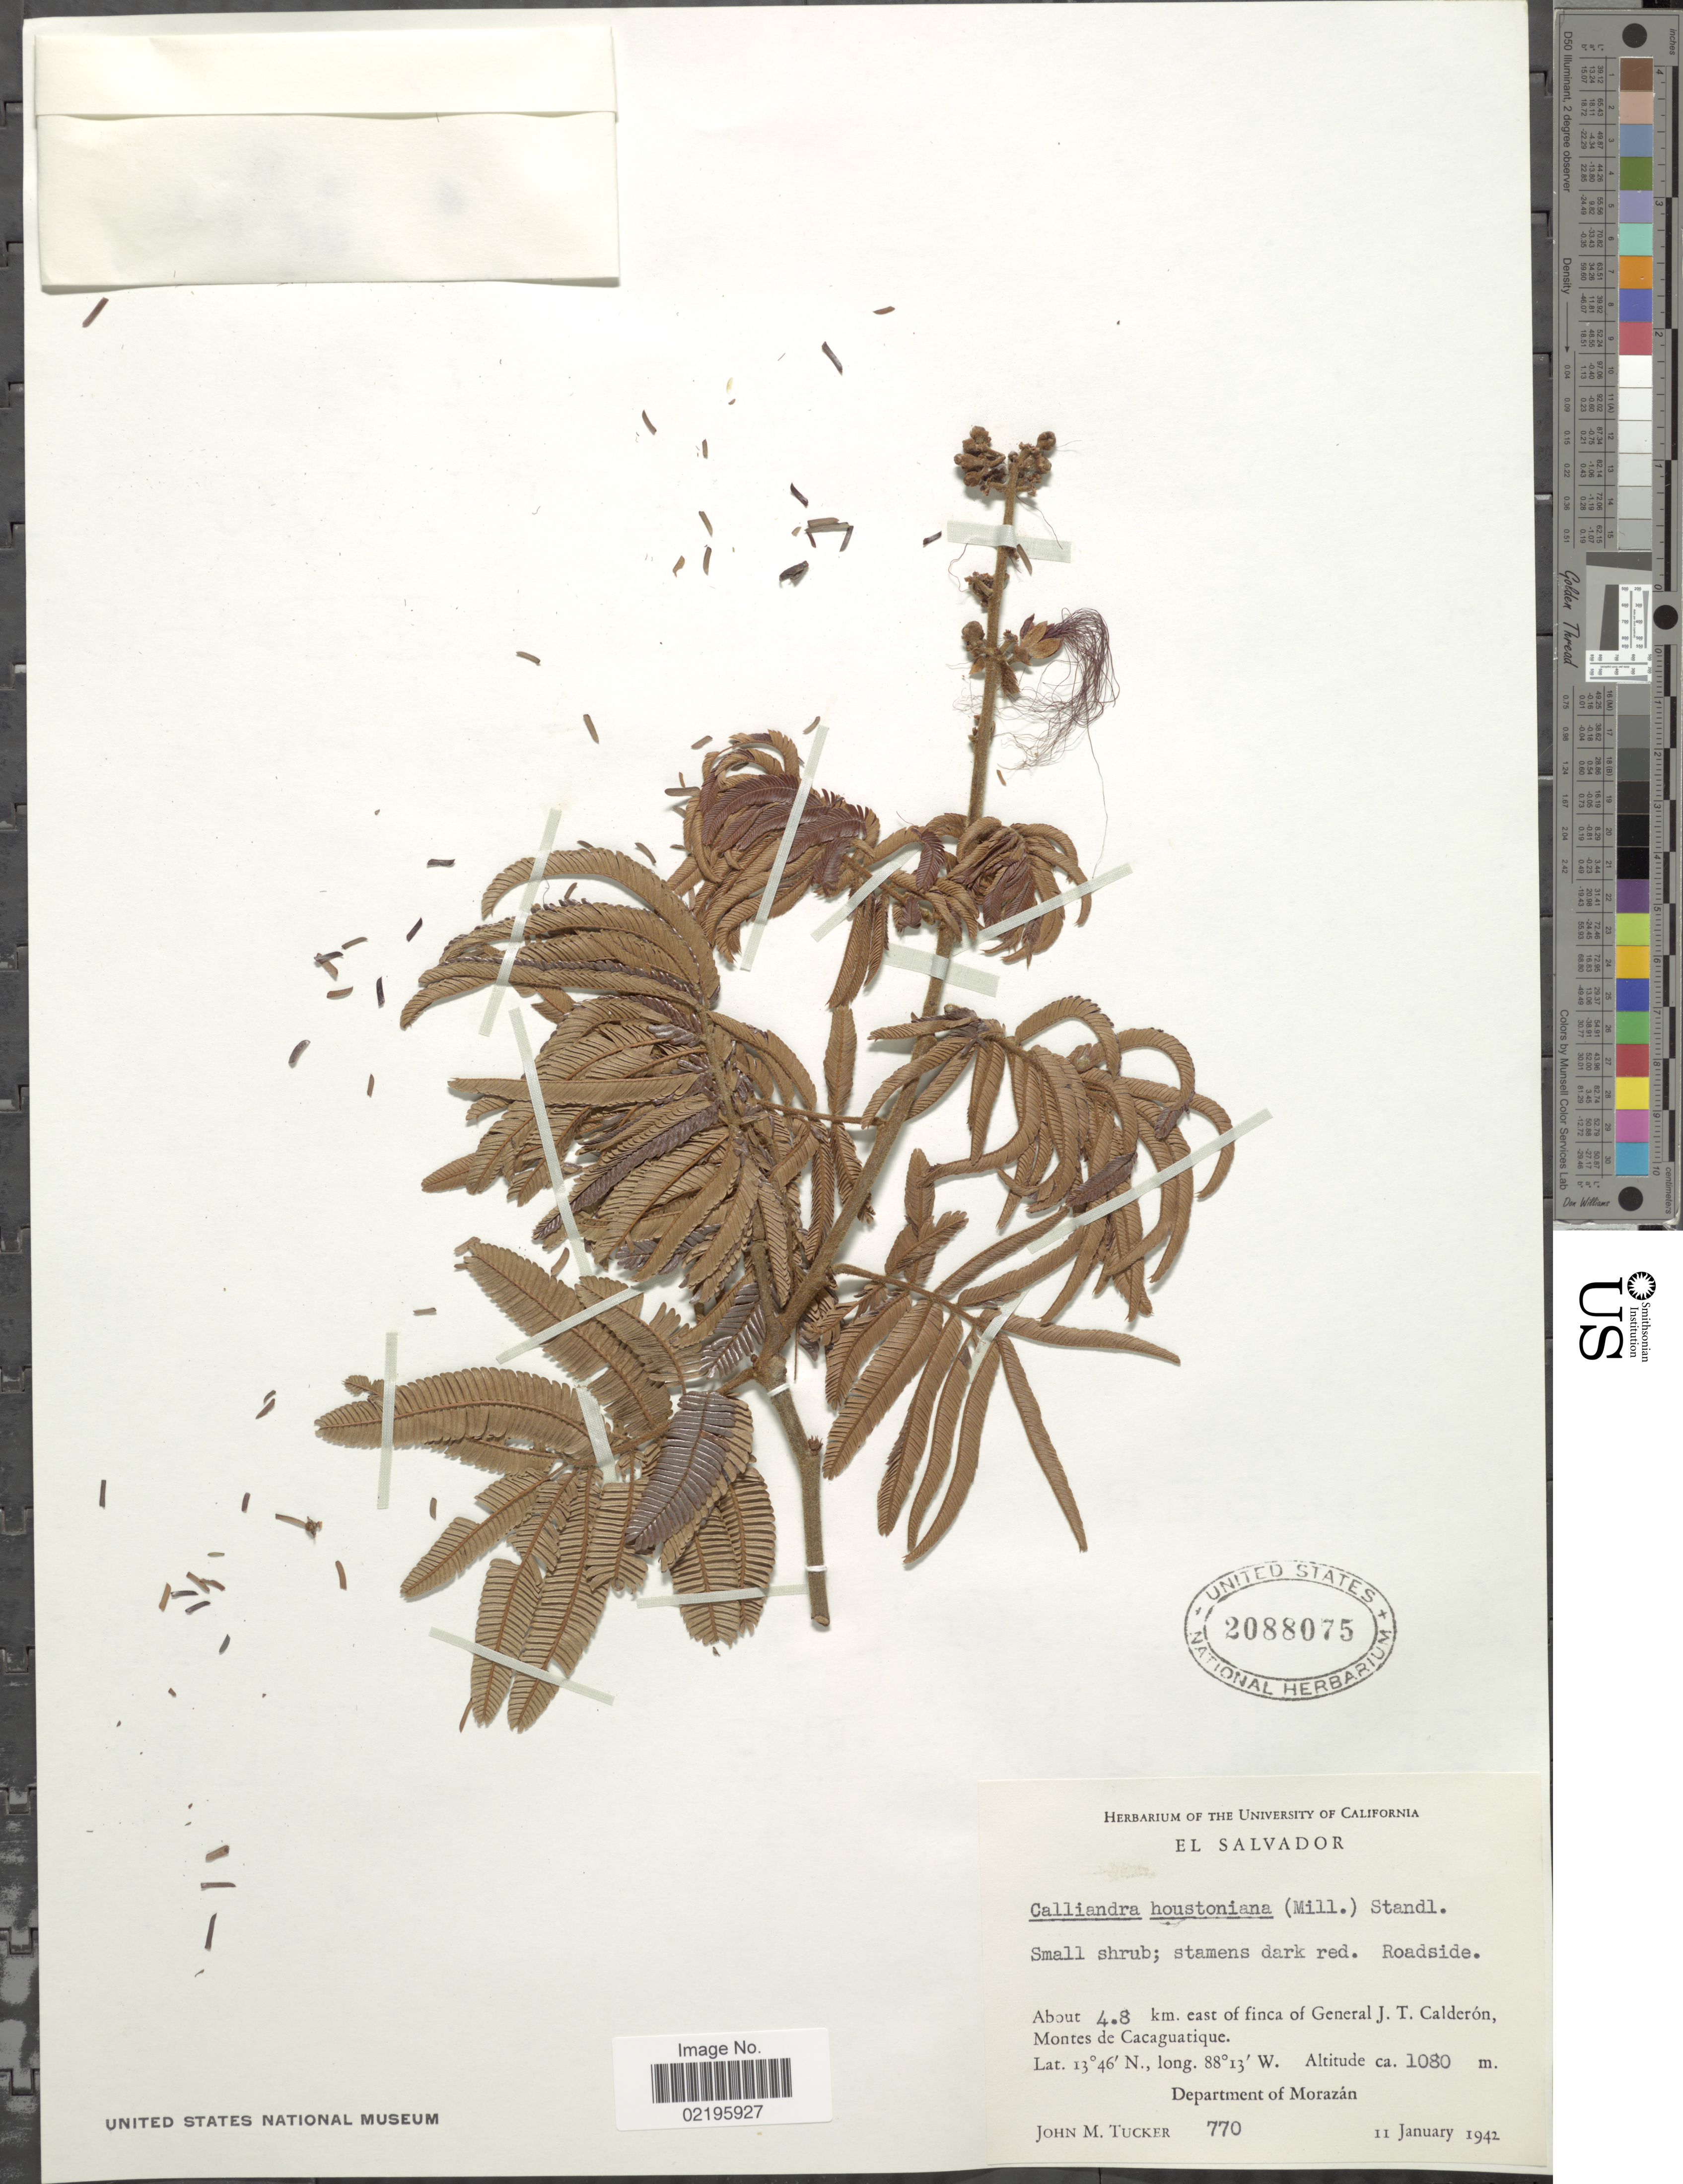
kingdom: Plantae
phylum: Tracheophyta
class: Magnoliopsida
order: Fabales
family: Fabaceae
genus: Calliandra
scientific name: Calliandra houstoniana var. houstoniana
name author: (Mill.) Standl.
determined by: Strong, Mark T., (BOT), Smithsonian Institution - National Museum of Natural History (UNITED STATES)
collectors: J. M. Tucker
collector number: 770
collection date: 1942-06-11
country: El Salvador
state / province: Morazan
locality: About 4.8 km east of finca of General J. T. Calderon, Montes de Cacaguatique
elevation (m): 1080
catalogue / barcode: US 2088075